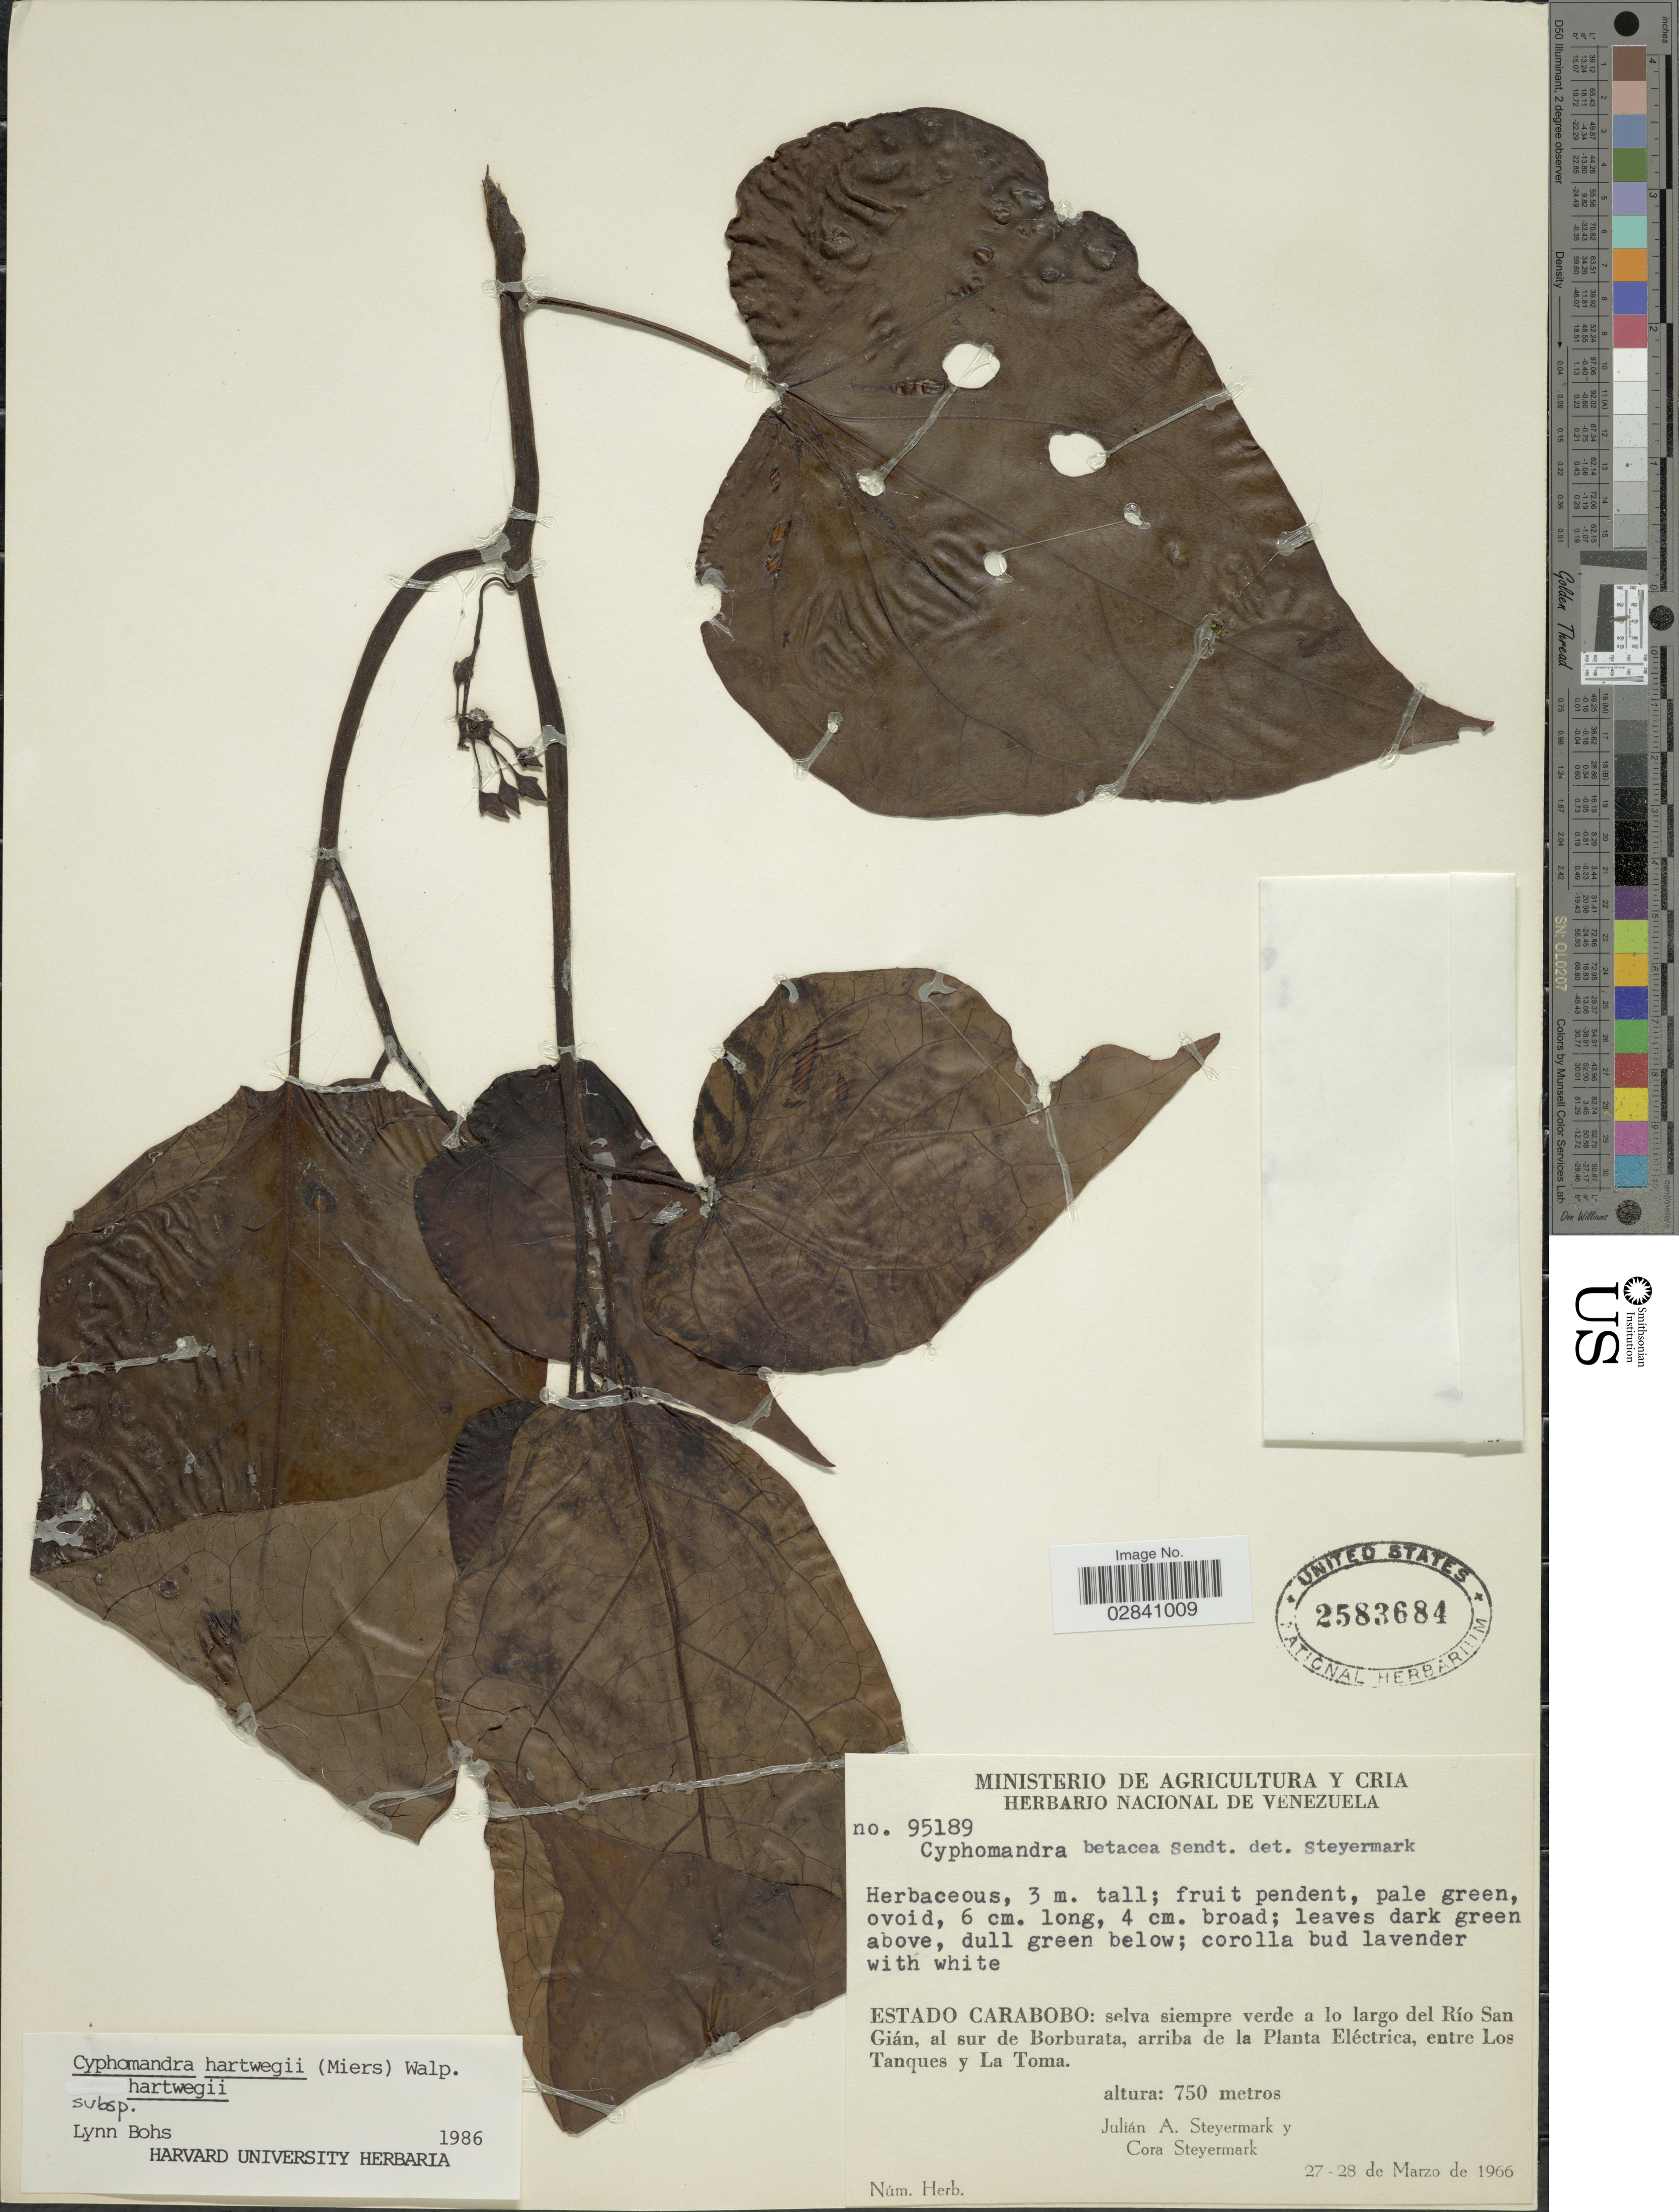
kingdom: Plantae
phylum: Tracheophyta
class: Magnoliopsida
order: Solanales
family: Solanaceae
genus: Cyphomandra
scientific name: Cyphomandra hartwegii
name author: (Miers) Sendtn. ex Walp.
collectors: J. Steyermark & C. Steyermark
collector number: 95189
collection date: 1966-03-27/1966-03-28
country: Venezuela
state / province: Carabobo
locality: Selva siempre verde a lo largo del Río San Gián, al sur de Borburata, arriba de la Planta Eléctrica, entre Los Tanques y La Toma.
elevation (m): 750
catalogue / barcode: US 2583684